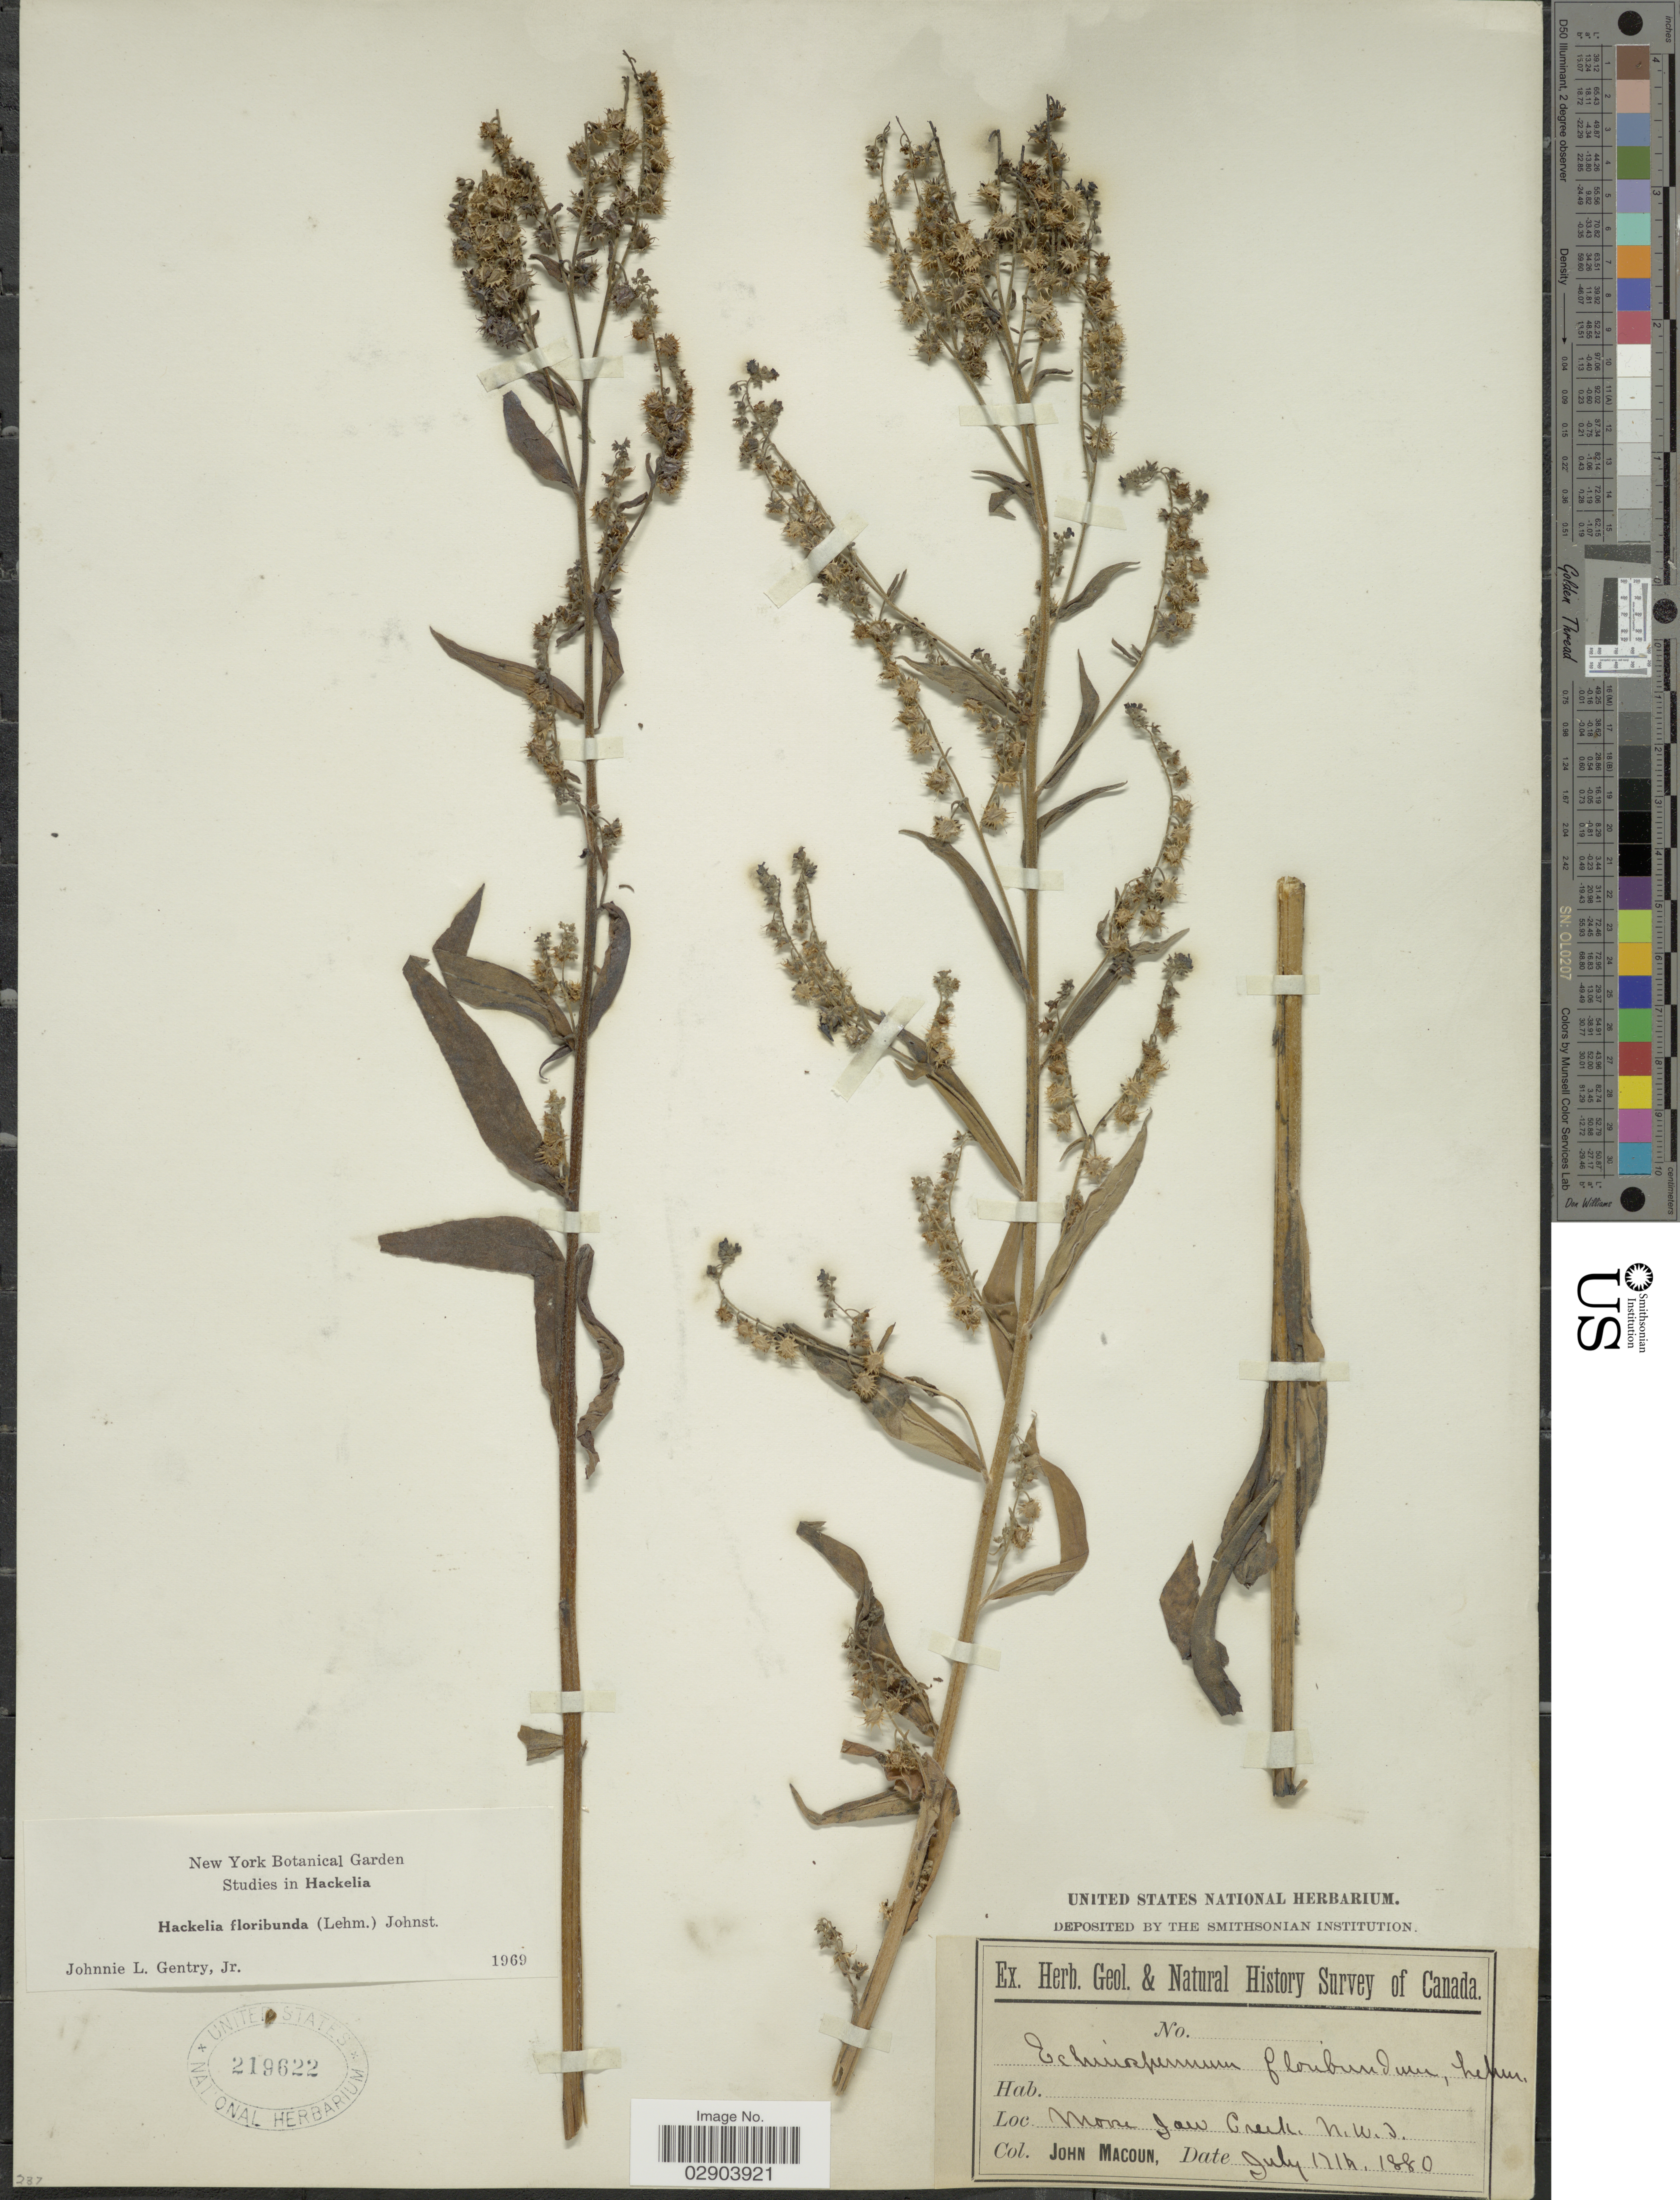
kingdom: Plantae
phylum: Tracheophyta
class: Magnoliopsida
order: Boraginales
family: Boraginaceae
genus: Hackelia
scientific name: Hackelia floribunda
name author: (Lehm.) I.M. Johnst.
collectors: J. Macoun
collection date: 1880-07-12/1880-07-14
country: Canada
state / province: Saskatchewan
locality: Moose Jaw Creek, N.W.T.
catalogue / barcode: US 219622